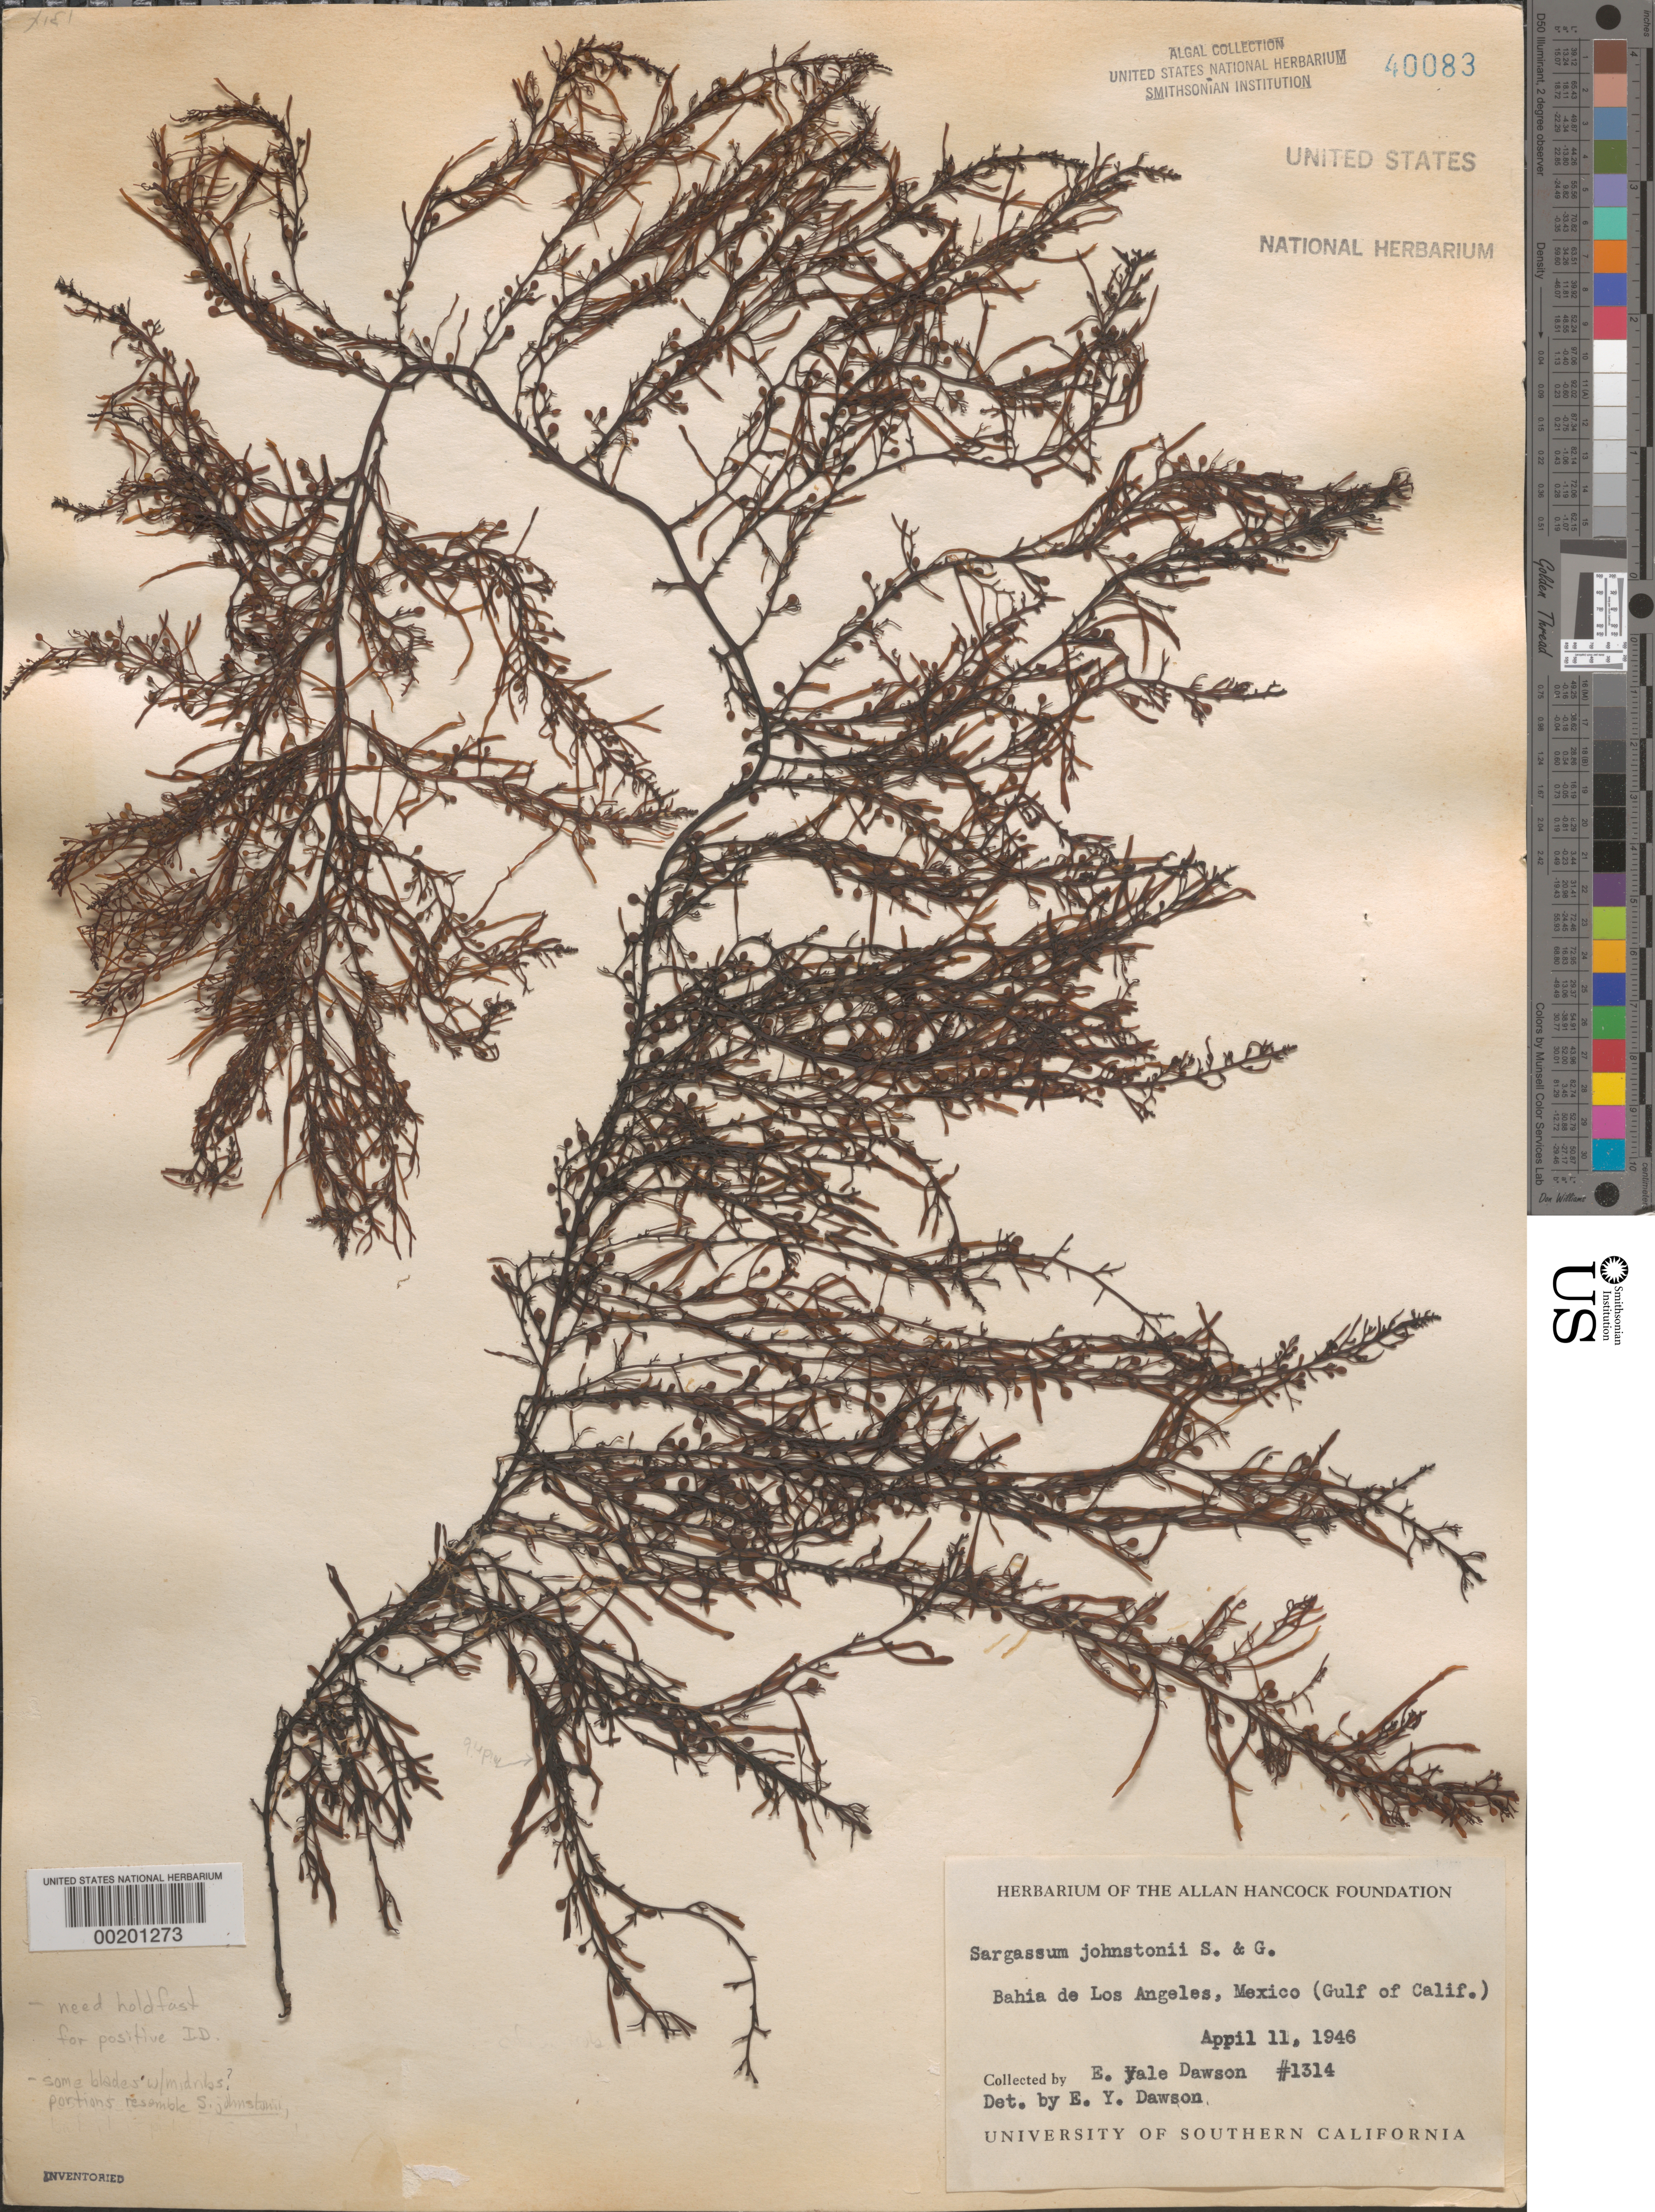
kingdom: Chromista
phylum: Ochrophyta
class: Phaeophyceae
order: Fucales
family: Sargassaceae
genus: Sargassum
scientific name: Sargassum johnstonii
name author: Setchell & N.L. Gardner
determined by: Dawson, E. Y.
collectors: E. Y. Dawson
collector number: EYD 1314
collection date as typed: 11 Apr 1946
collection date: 1946-04-11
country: Mexico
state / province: Baja California Norte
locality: Bahia de Los Angeles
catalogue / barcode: US 40083